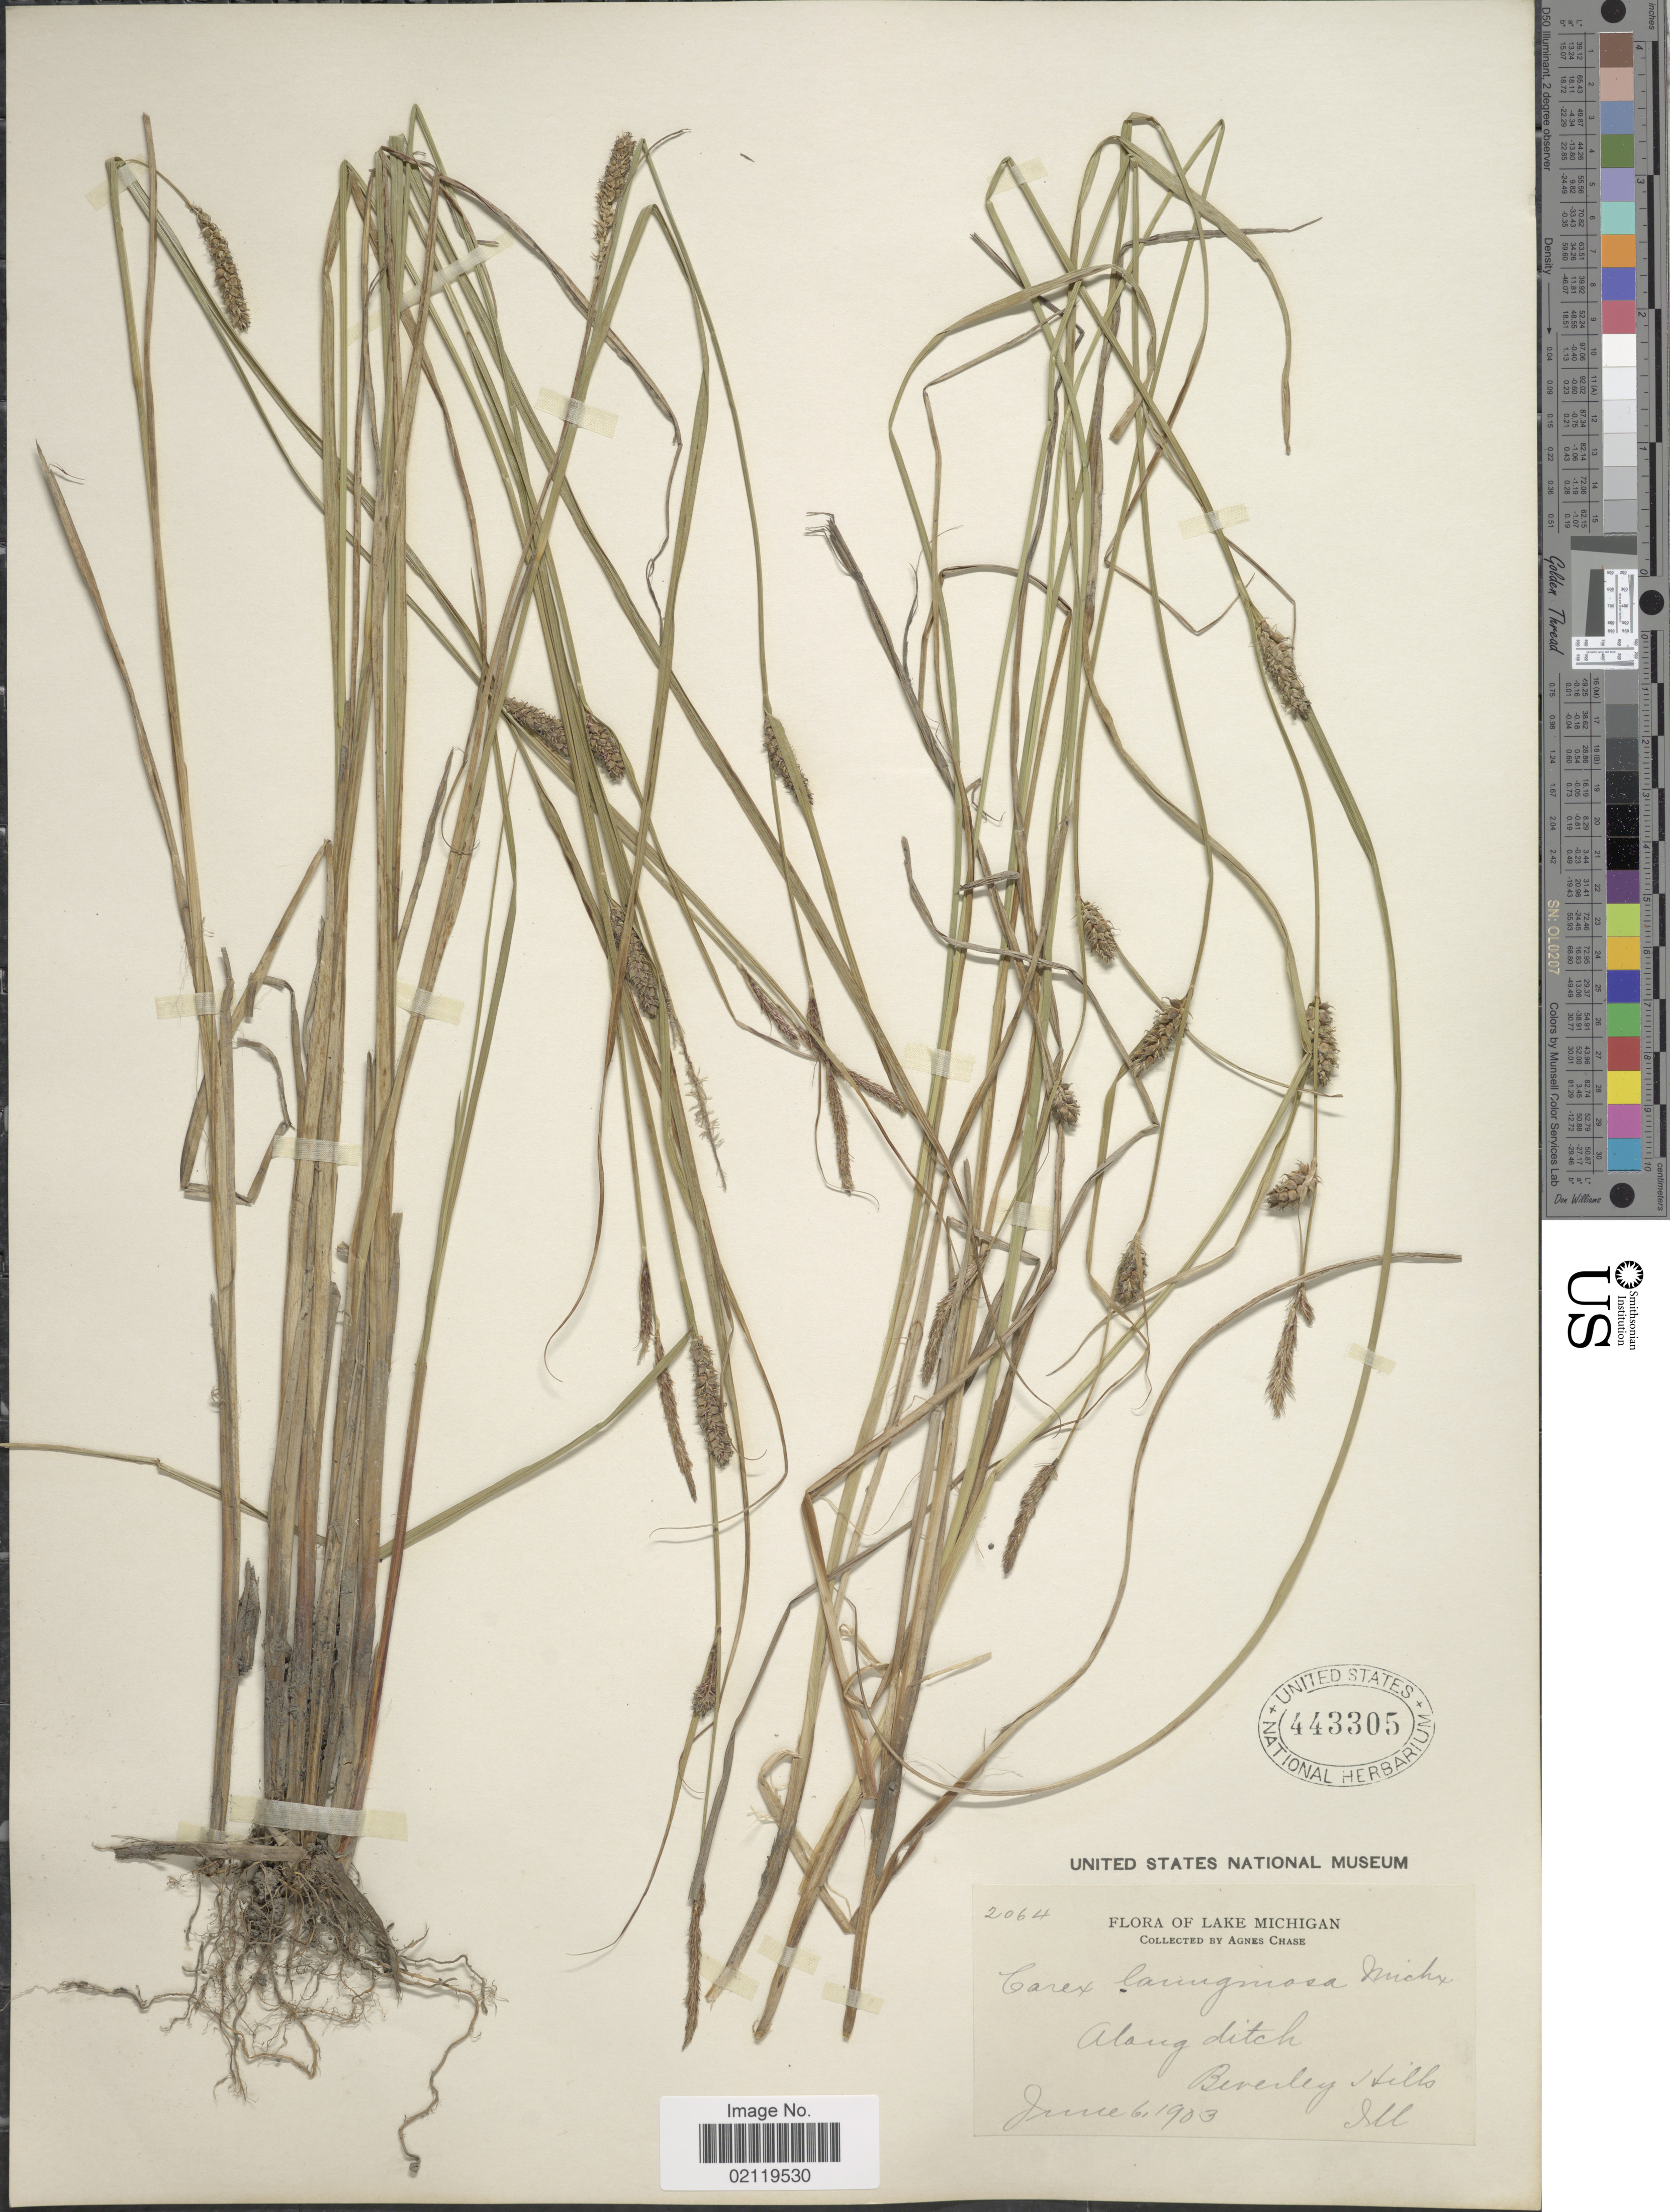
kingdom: Plantae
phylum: Tracheophyta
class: Liliopsida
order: Poales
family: Cyperaceae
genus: Carex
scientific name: Carex pellita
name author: Muhl. ex Willd.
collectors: A. Chase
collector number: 2064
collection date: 1903-06-06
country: United States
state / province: Illinois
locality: Lake Michigan. Along ditch. Beverley Hills, Ill.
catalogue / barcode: US 443305